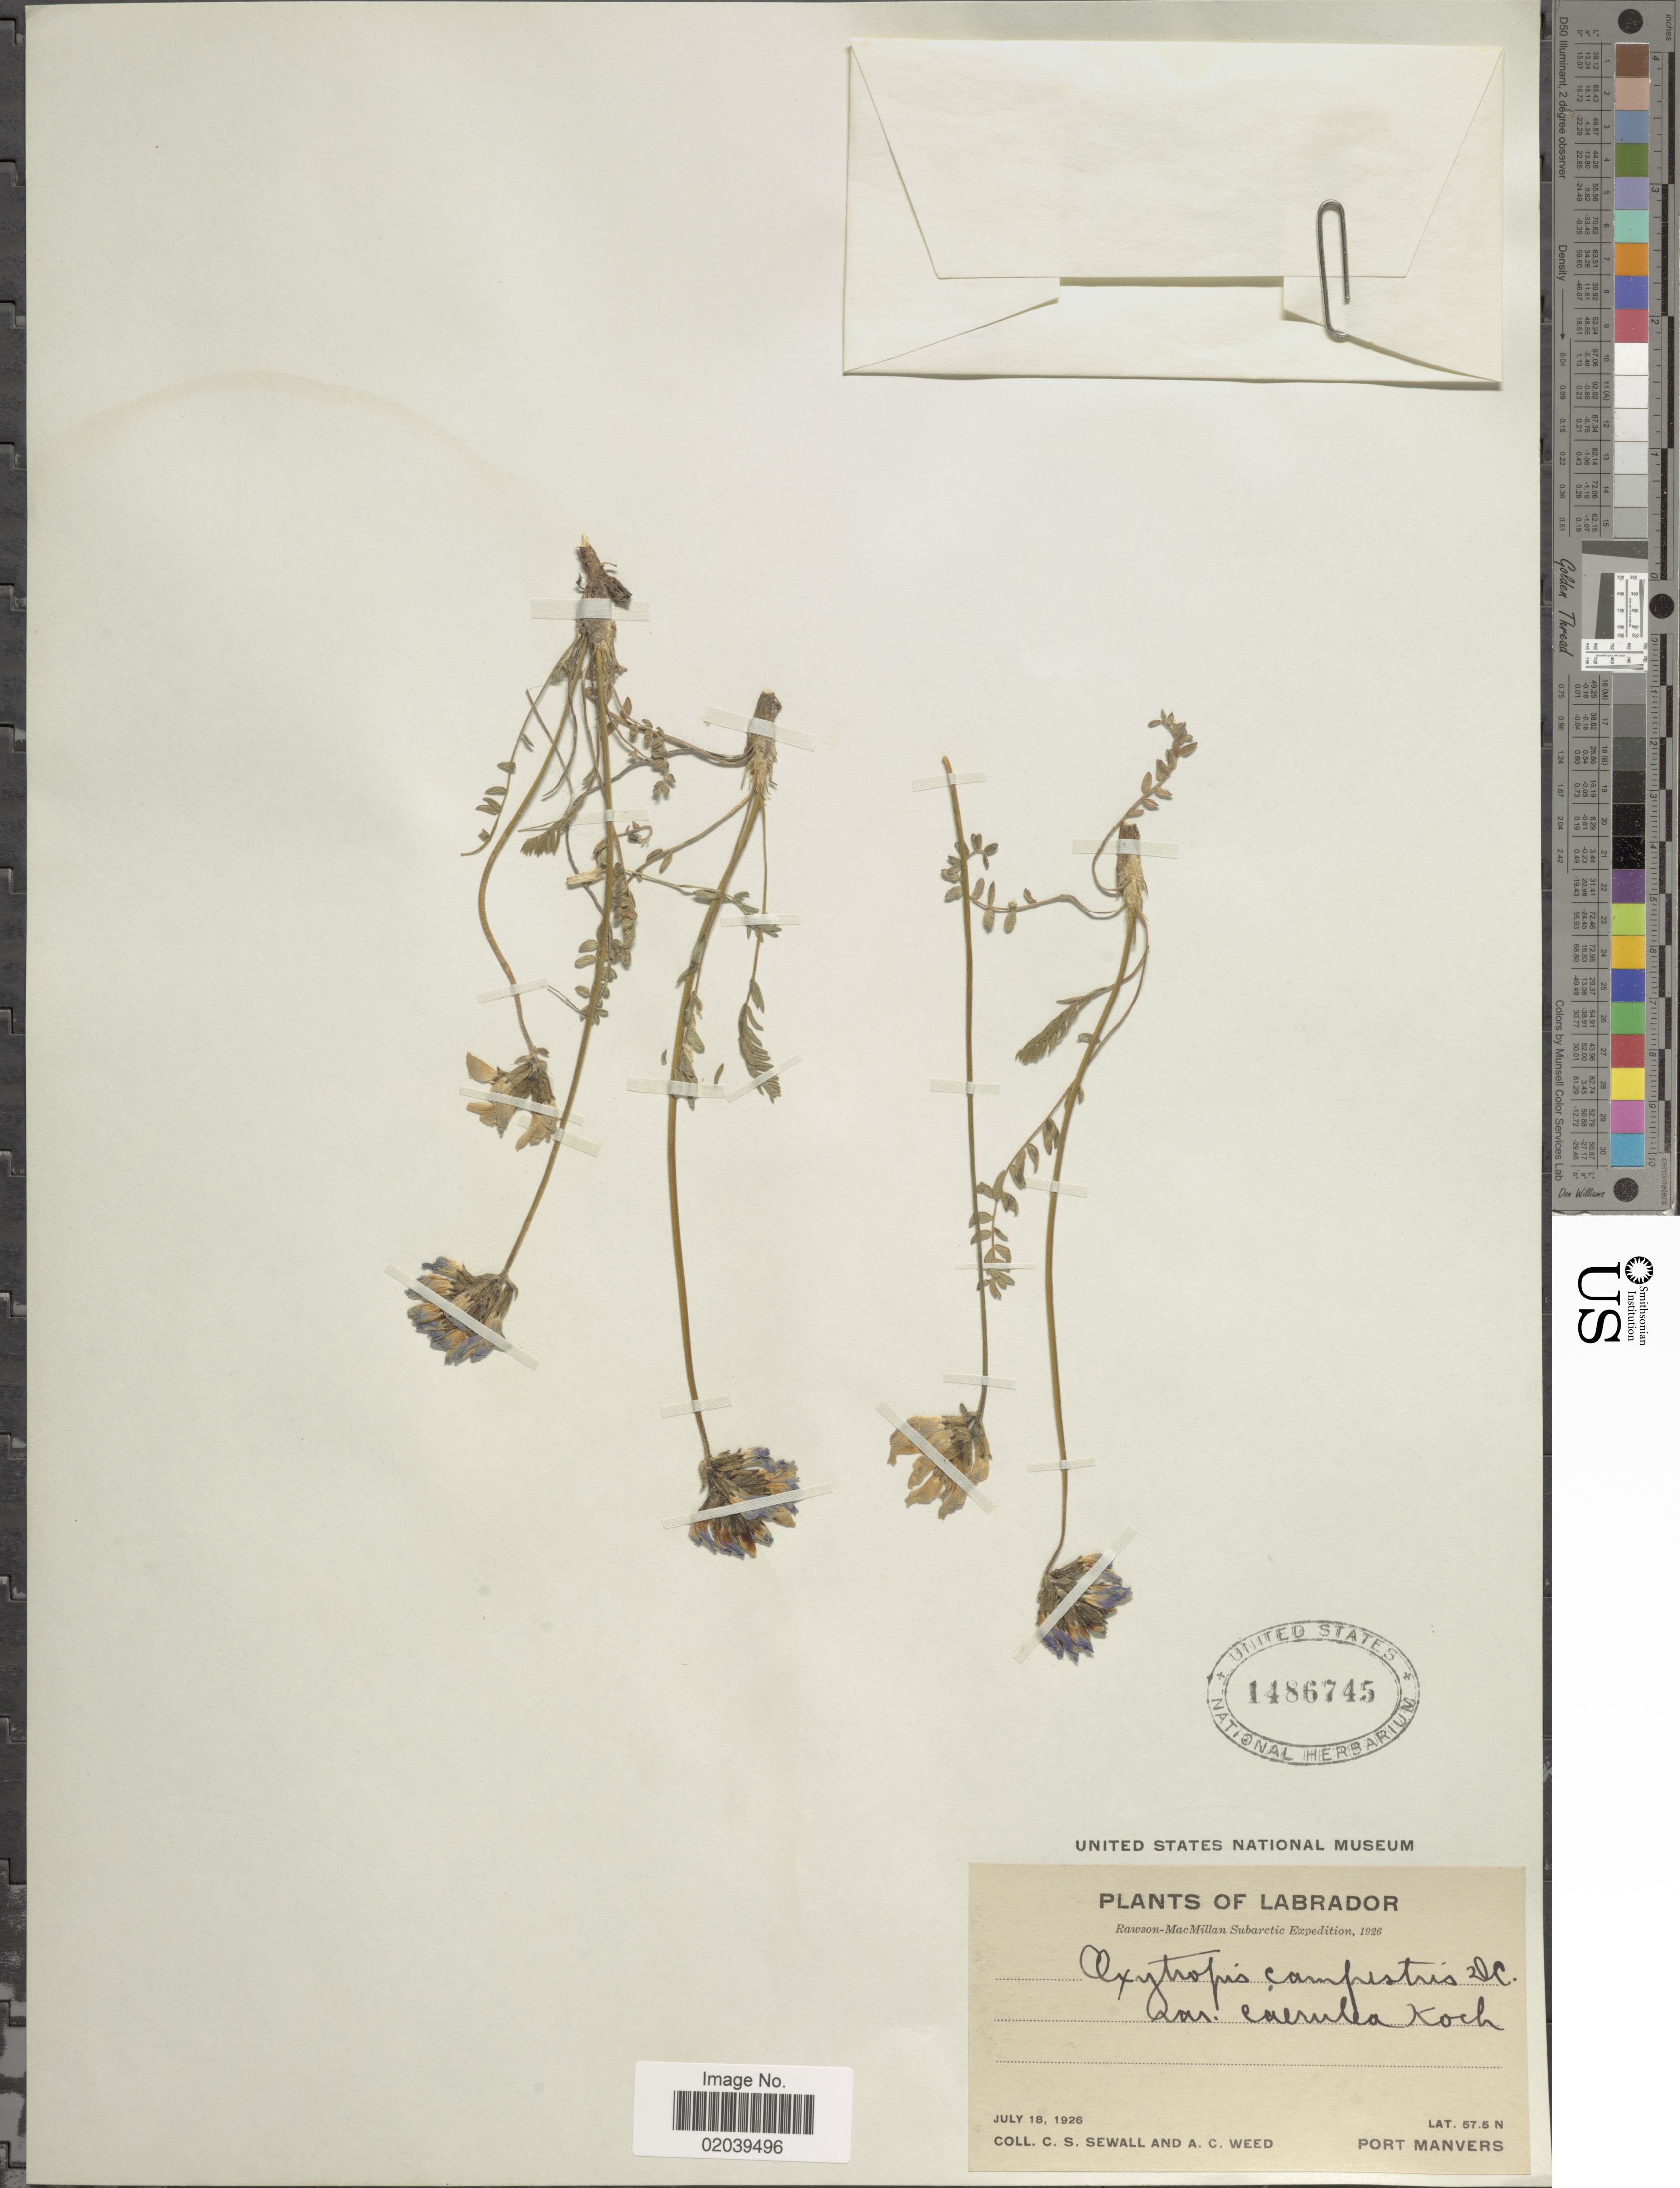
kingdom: Plantae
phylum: Tracheophyta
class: Magnoliopsida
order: Fabales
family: Fabaceae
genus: Oxytropis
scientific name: Oxytropis campestris var. terrae-novae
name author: (Fernald) Barneby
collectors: C. Sewall & A. Weed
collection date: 1926-07-18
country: Canada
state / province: Newfoundland and Labrador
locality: Labrador. Subarctic. Port Manvers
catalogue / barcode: US 1486745